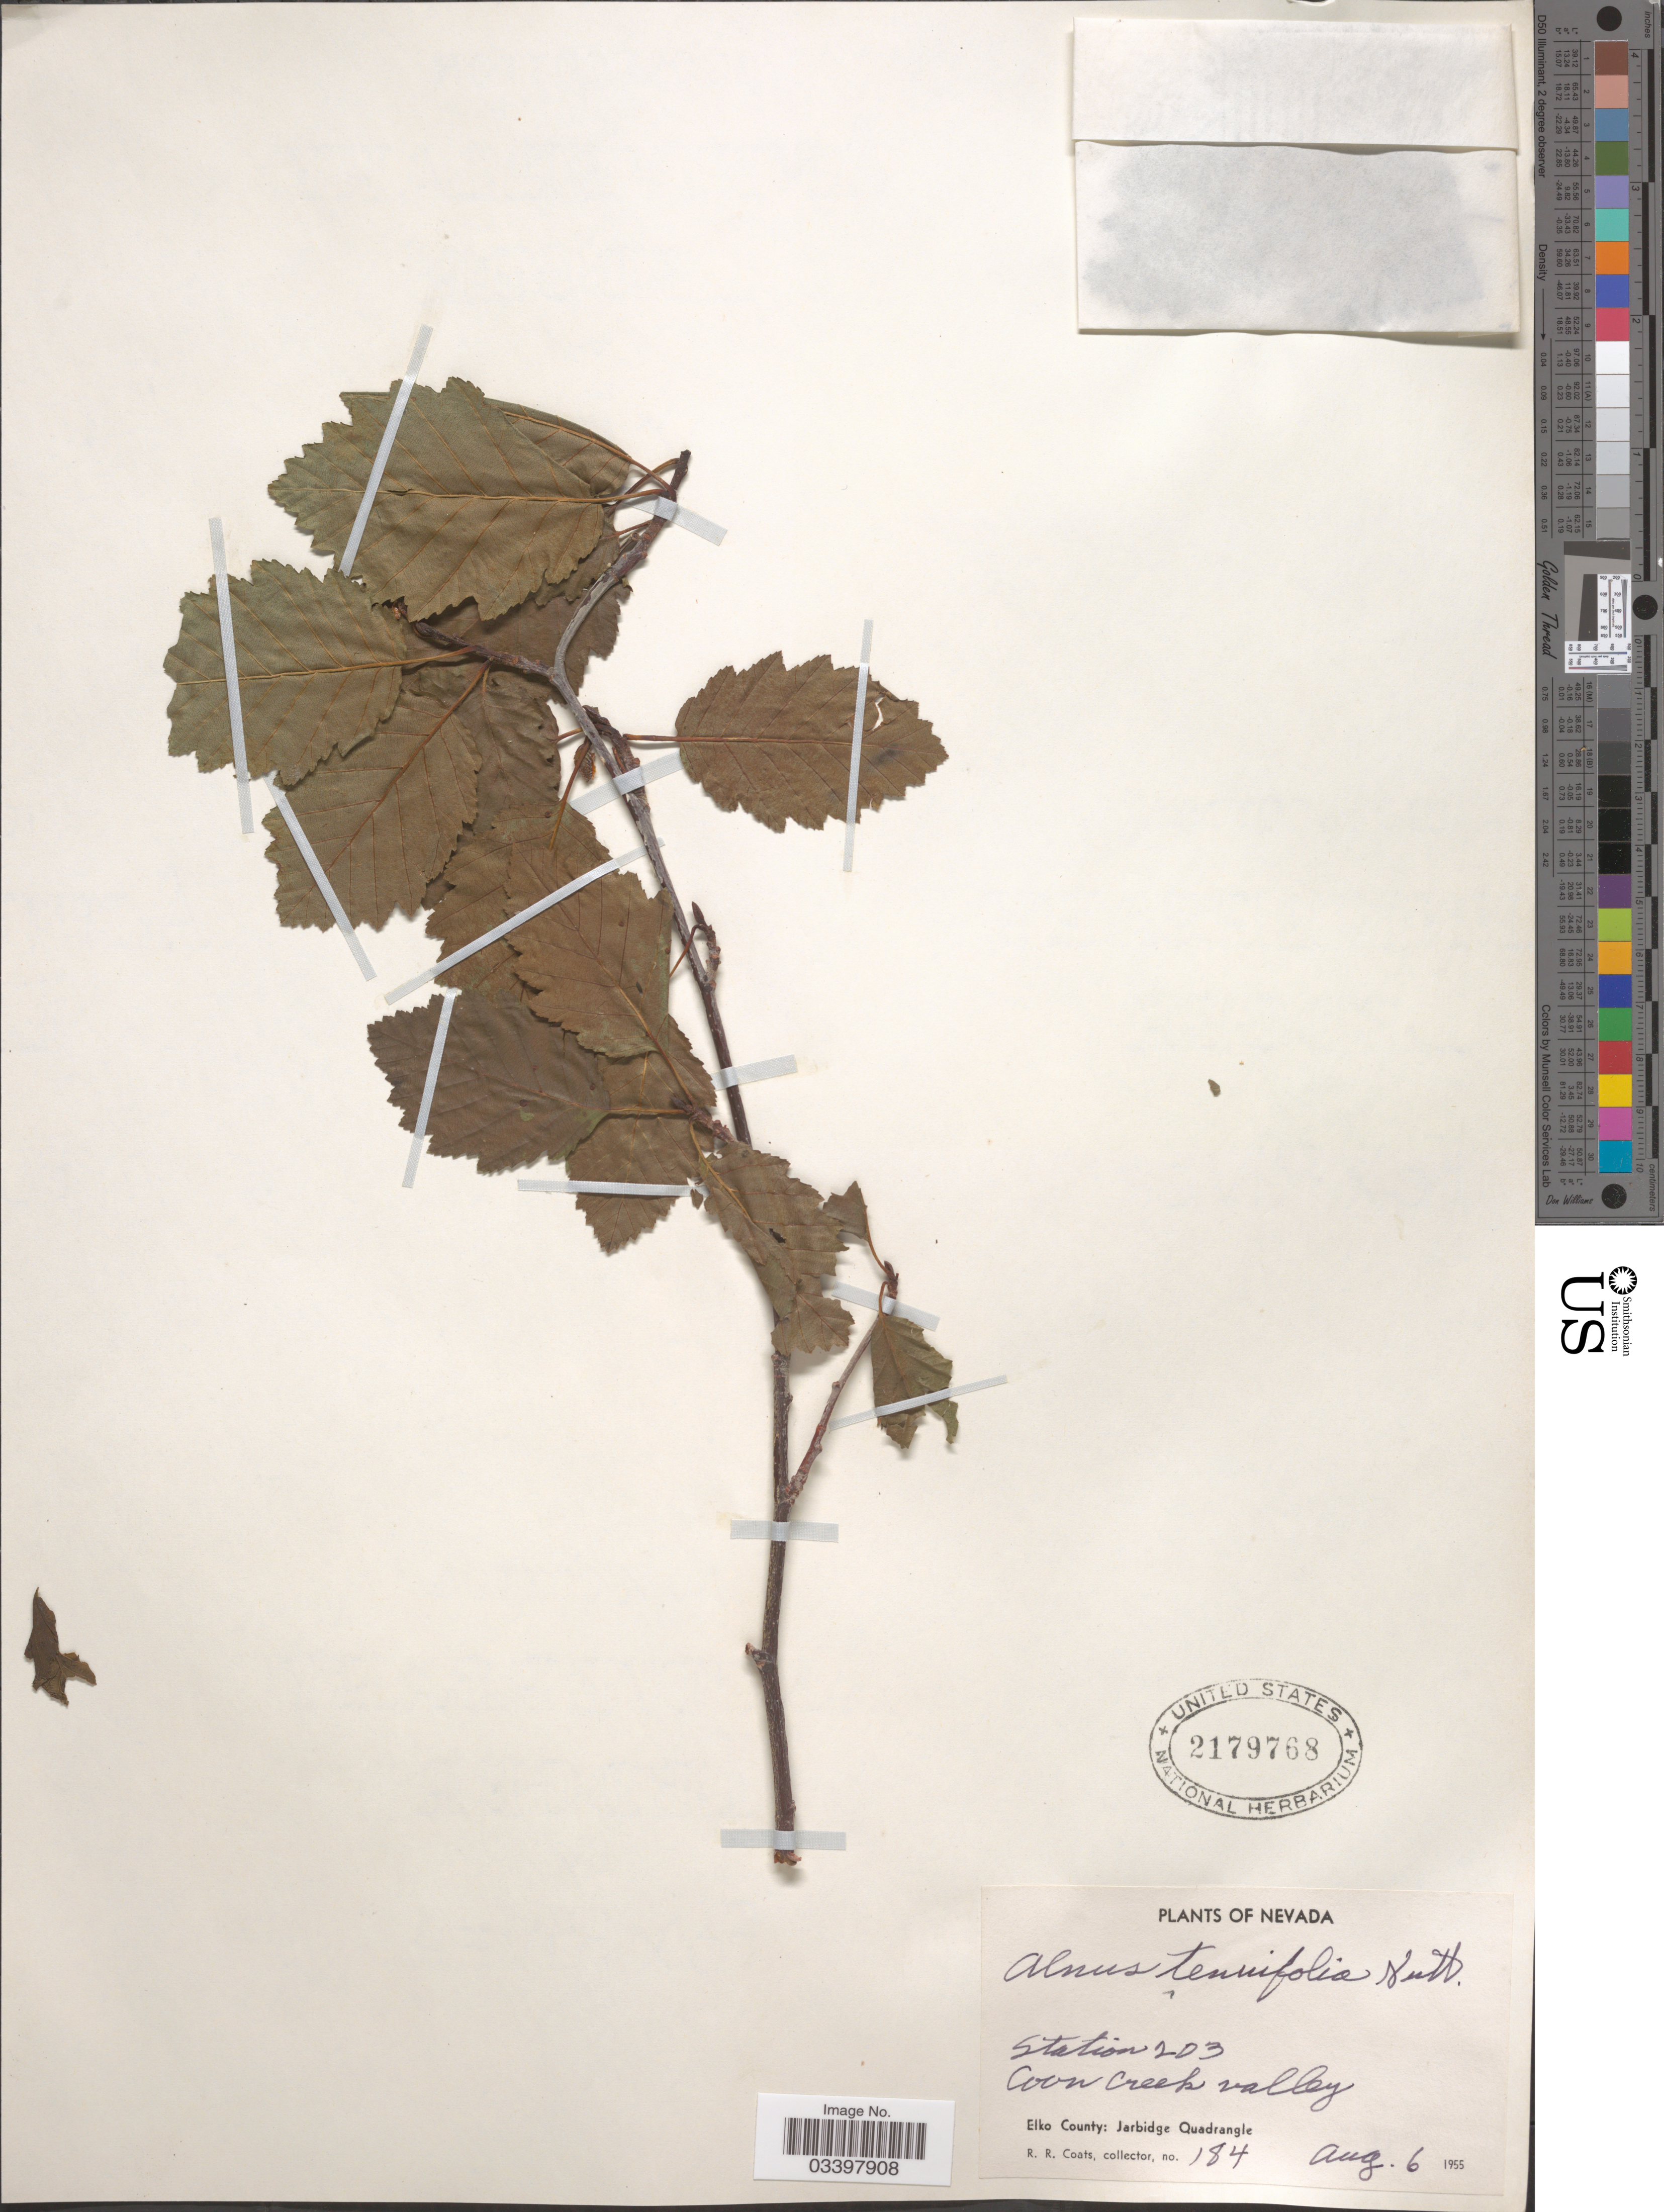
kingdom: Plantae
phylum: Tracheophyta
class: Magnoliopsida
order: Fagales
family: Betulaceae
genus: Alnus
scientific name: Alnus tenuifolia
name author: Nutt.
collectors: R. Coats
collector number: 184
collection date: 1955-08-06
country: United States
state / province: Nevada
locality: Station 203 Coon Creek Valley. Elko County: Jarbidge Quadrangle.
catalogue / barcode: US 2179768